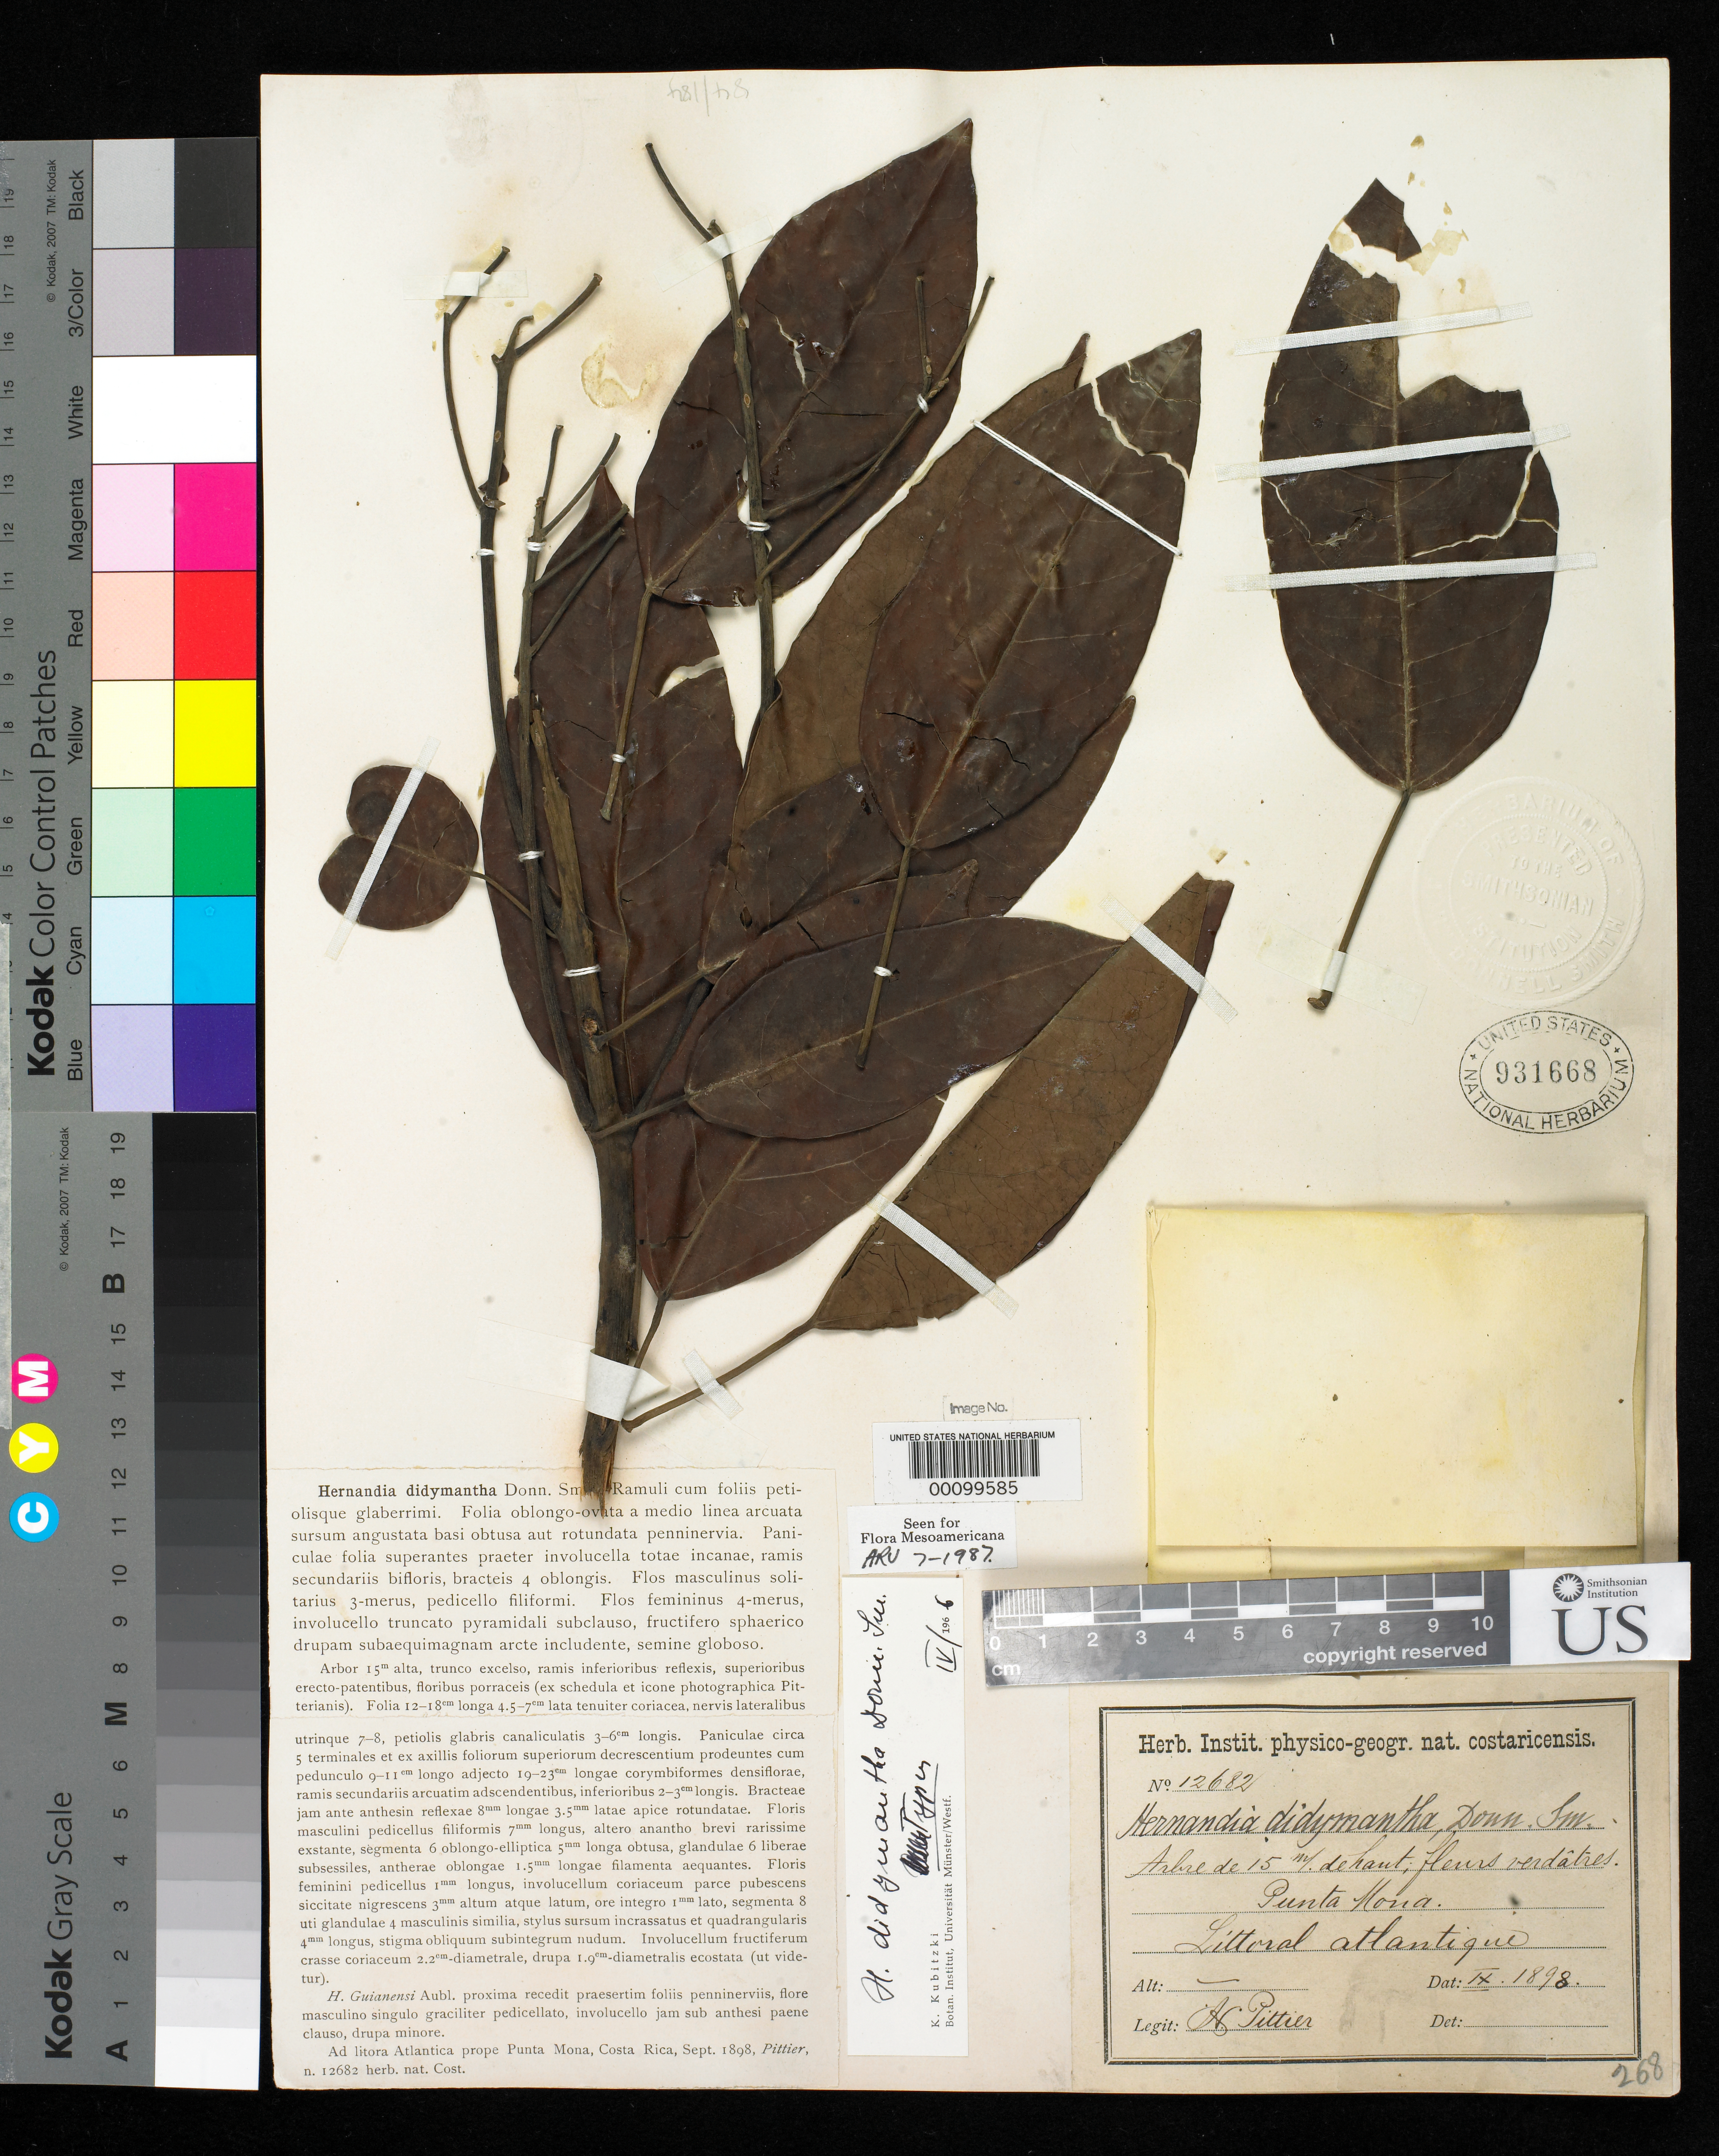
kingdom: Plantae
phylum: Tracheophyta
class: Magnoliopsida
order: Laurales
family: Hernandiaceae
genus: Hernandia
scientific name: Hernandia didymantha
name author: Donn. Sm.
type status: Type Collection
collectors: H. F. Pittier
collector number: Herb. Nat. Costaricensis 12682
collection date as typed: Sep 1898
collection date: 1898-09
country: Costa Rica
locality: Punta Mona, littoral Atlantique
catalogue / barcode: US 931668